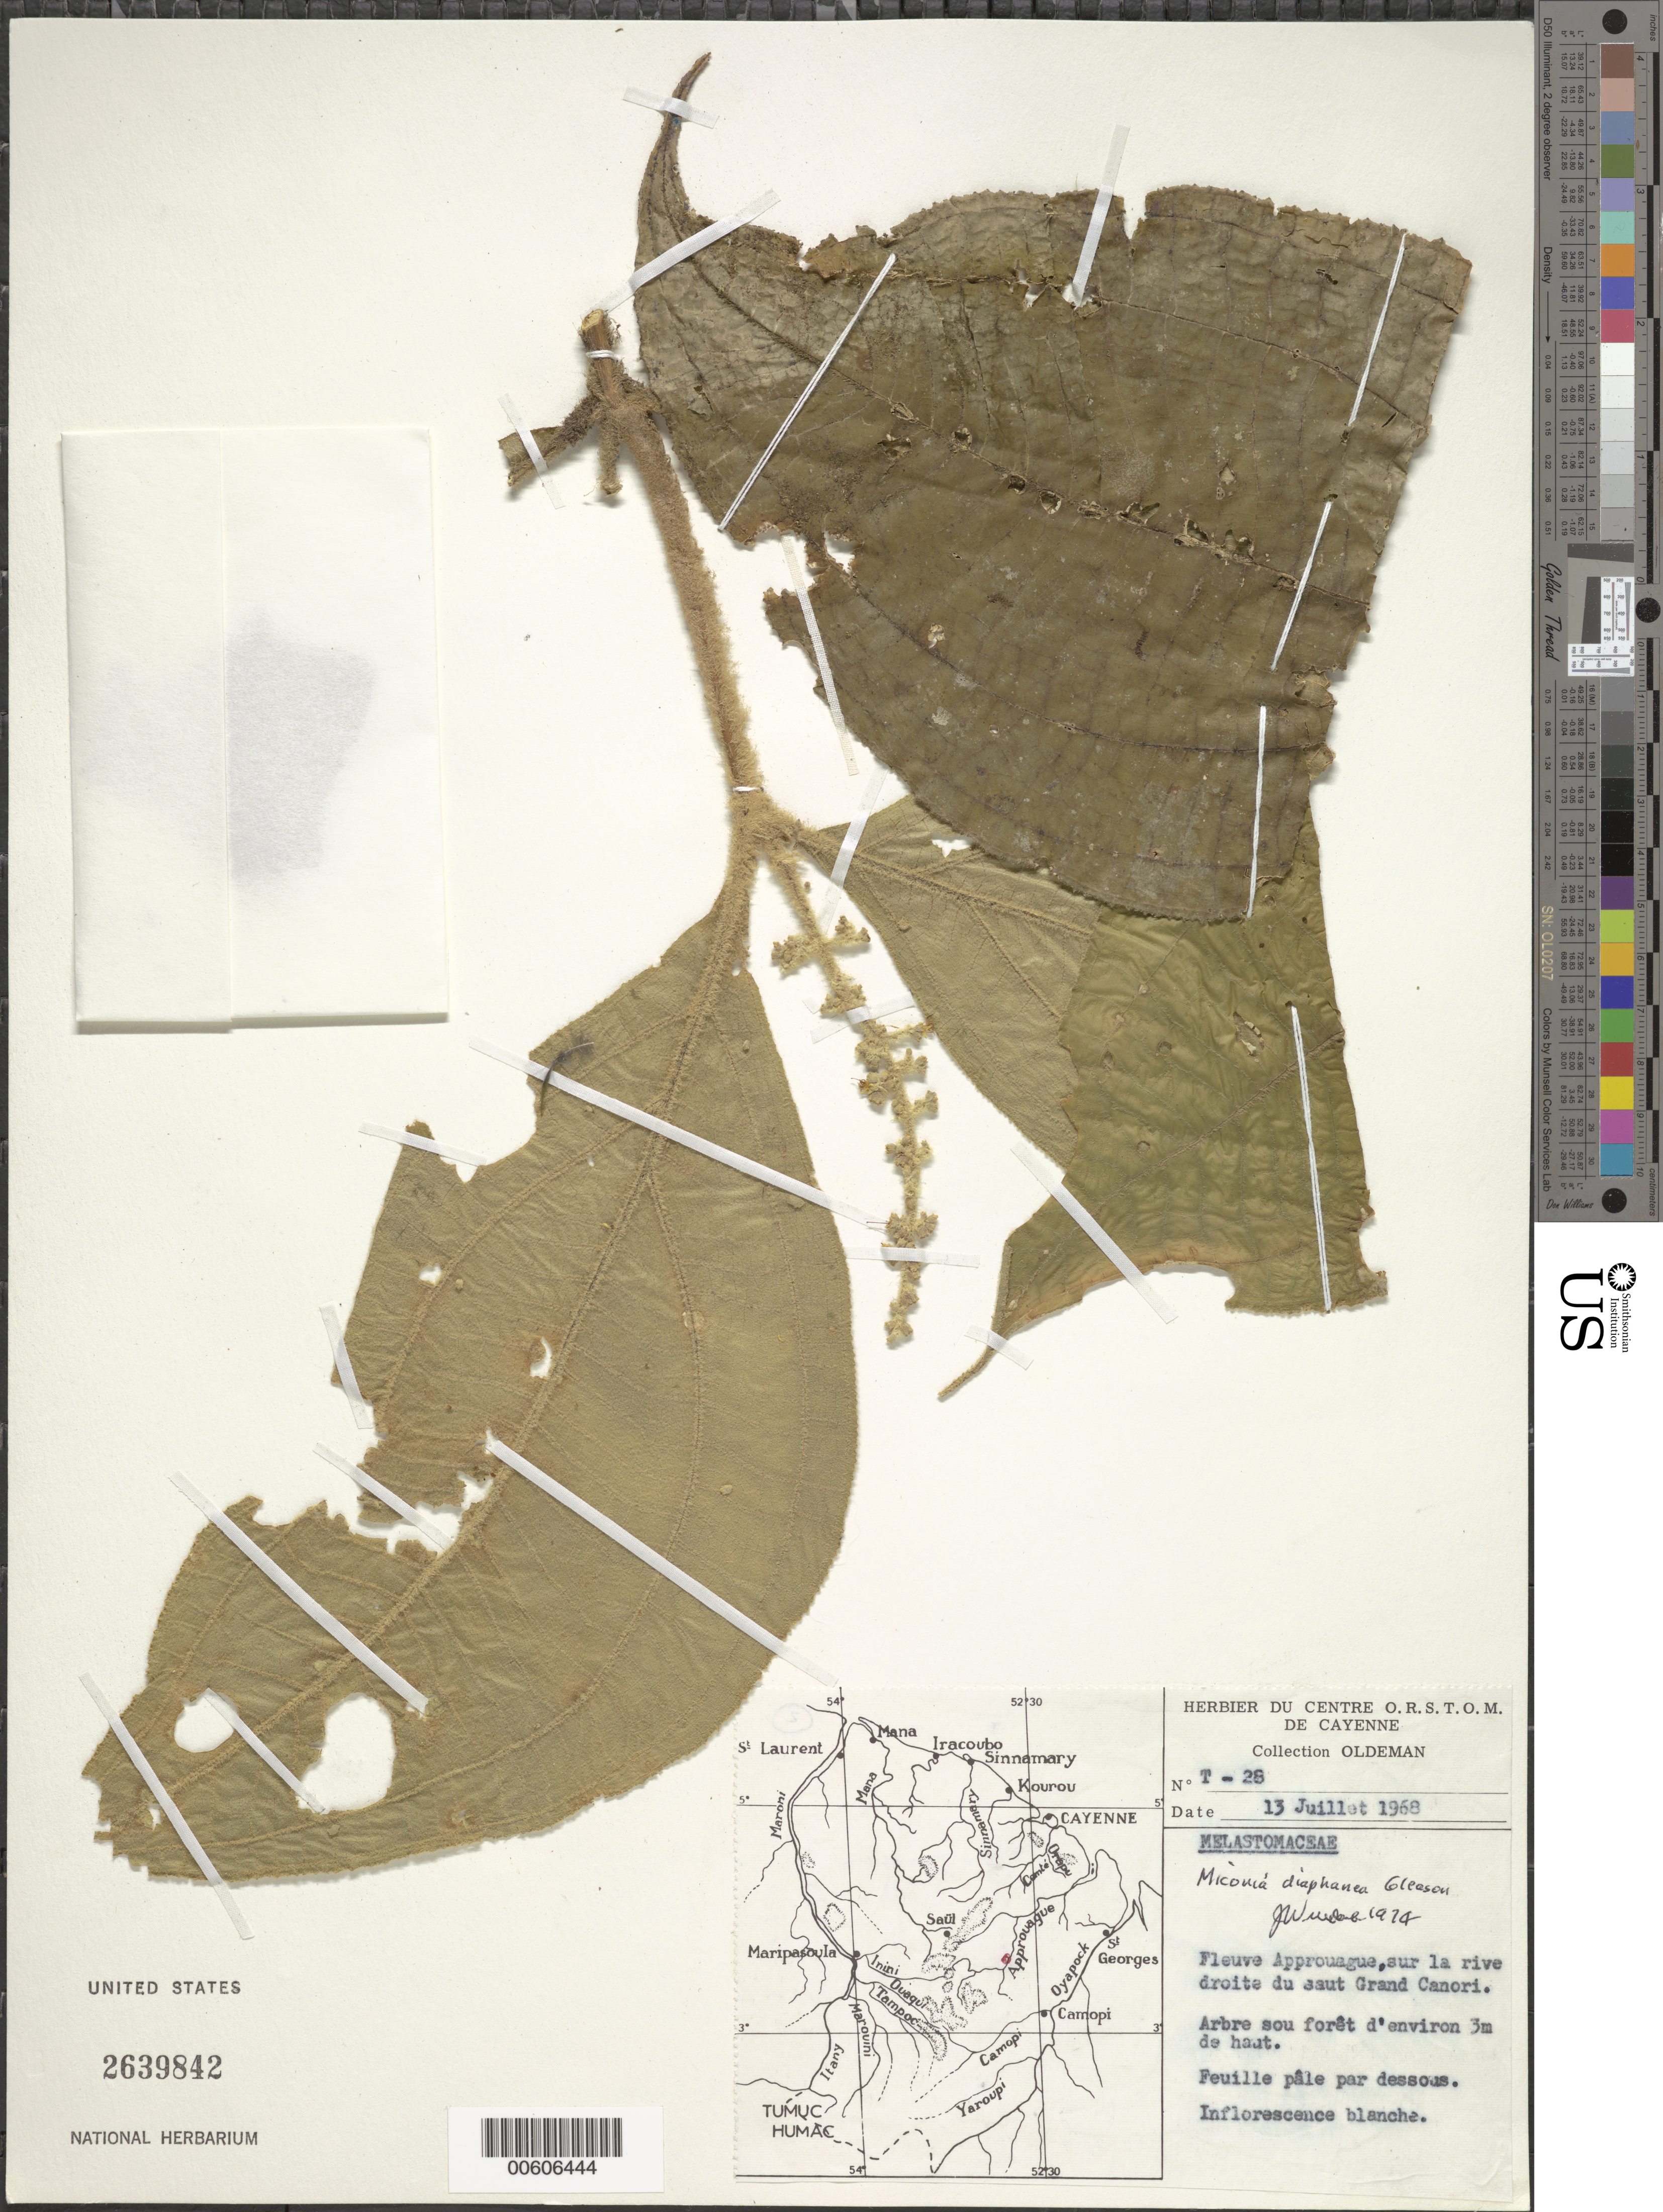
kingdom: Plantae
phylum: Tracheophyta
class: Magnoliopsida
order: Myrtales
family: Melastomataceae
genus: Miconia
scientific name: Miconia diaphanea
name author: Gleason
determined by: Wurdack, John J., (US), US (UNITED STATES)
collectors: R. Oldeman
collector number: T 28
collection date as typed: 13-Jul-68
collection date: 1968-07-13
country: French Guiana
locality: Approuague R., saut Grand Cañori, rive droite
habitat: Riverbank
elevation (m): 150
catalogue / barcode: US 2639842